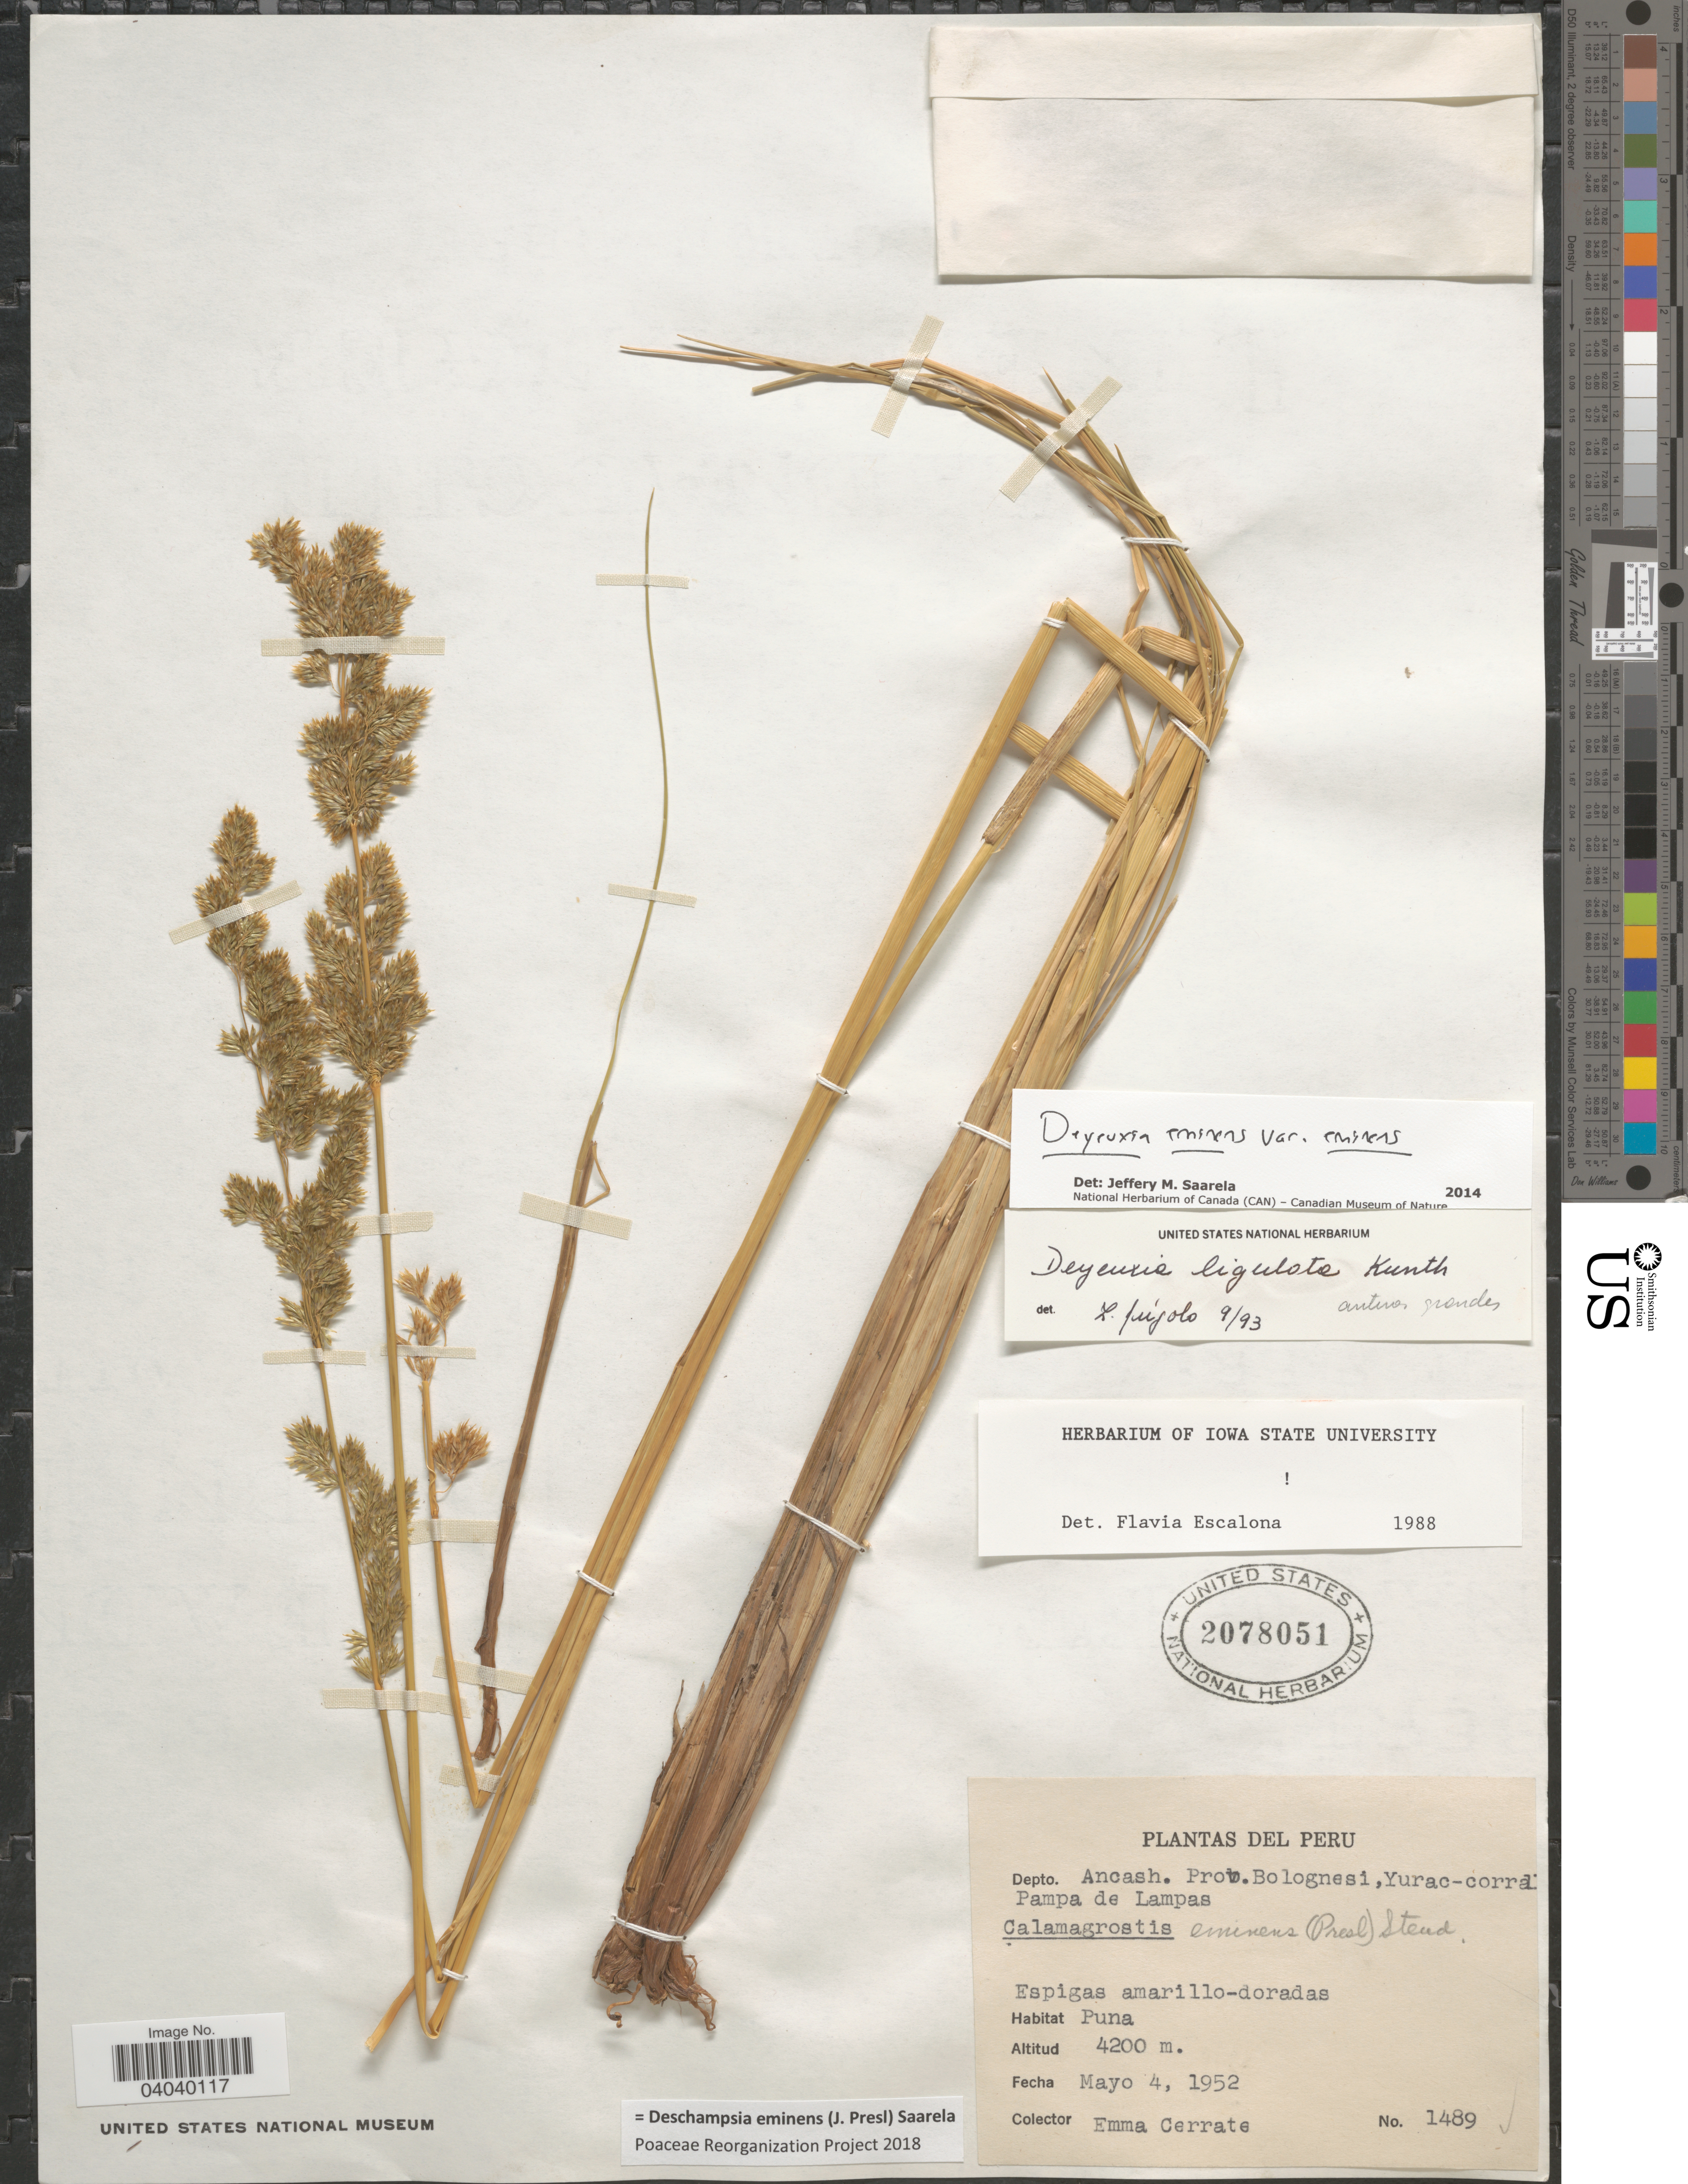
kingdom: Plantae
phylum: Tracheophyta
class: Liliopsida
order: Poales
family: Poaceae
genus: Deschampsia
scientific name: Deschampsia eminens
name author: (J. Presl) Saarela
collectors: E. Cerrate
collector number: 1489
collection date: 1952-05-04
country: Peru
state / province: Ancash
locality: Depto. Ancash. Prov. Bolognesi, Yurac-corral Pampa de Lampas. Puna.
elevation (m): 4200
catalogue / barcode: US 2078051